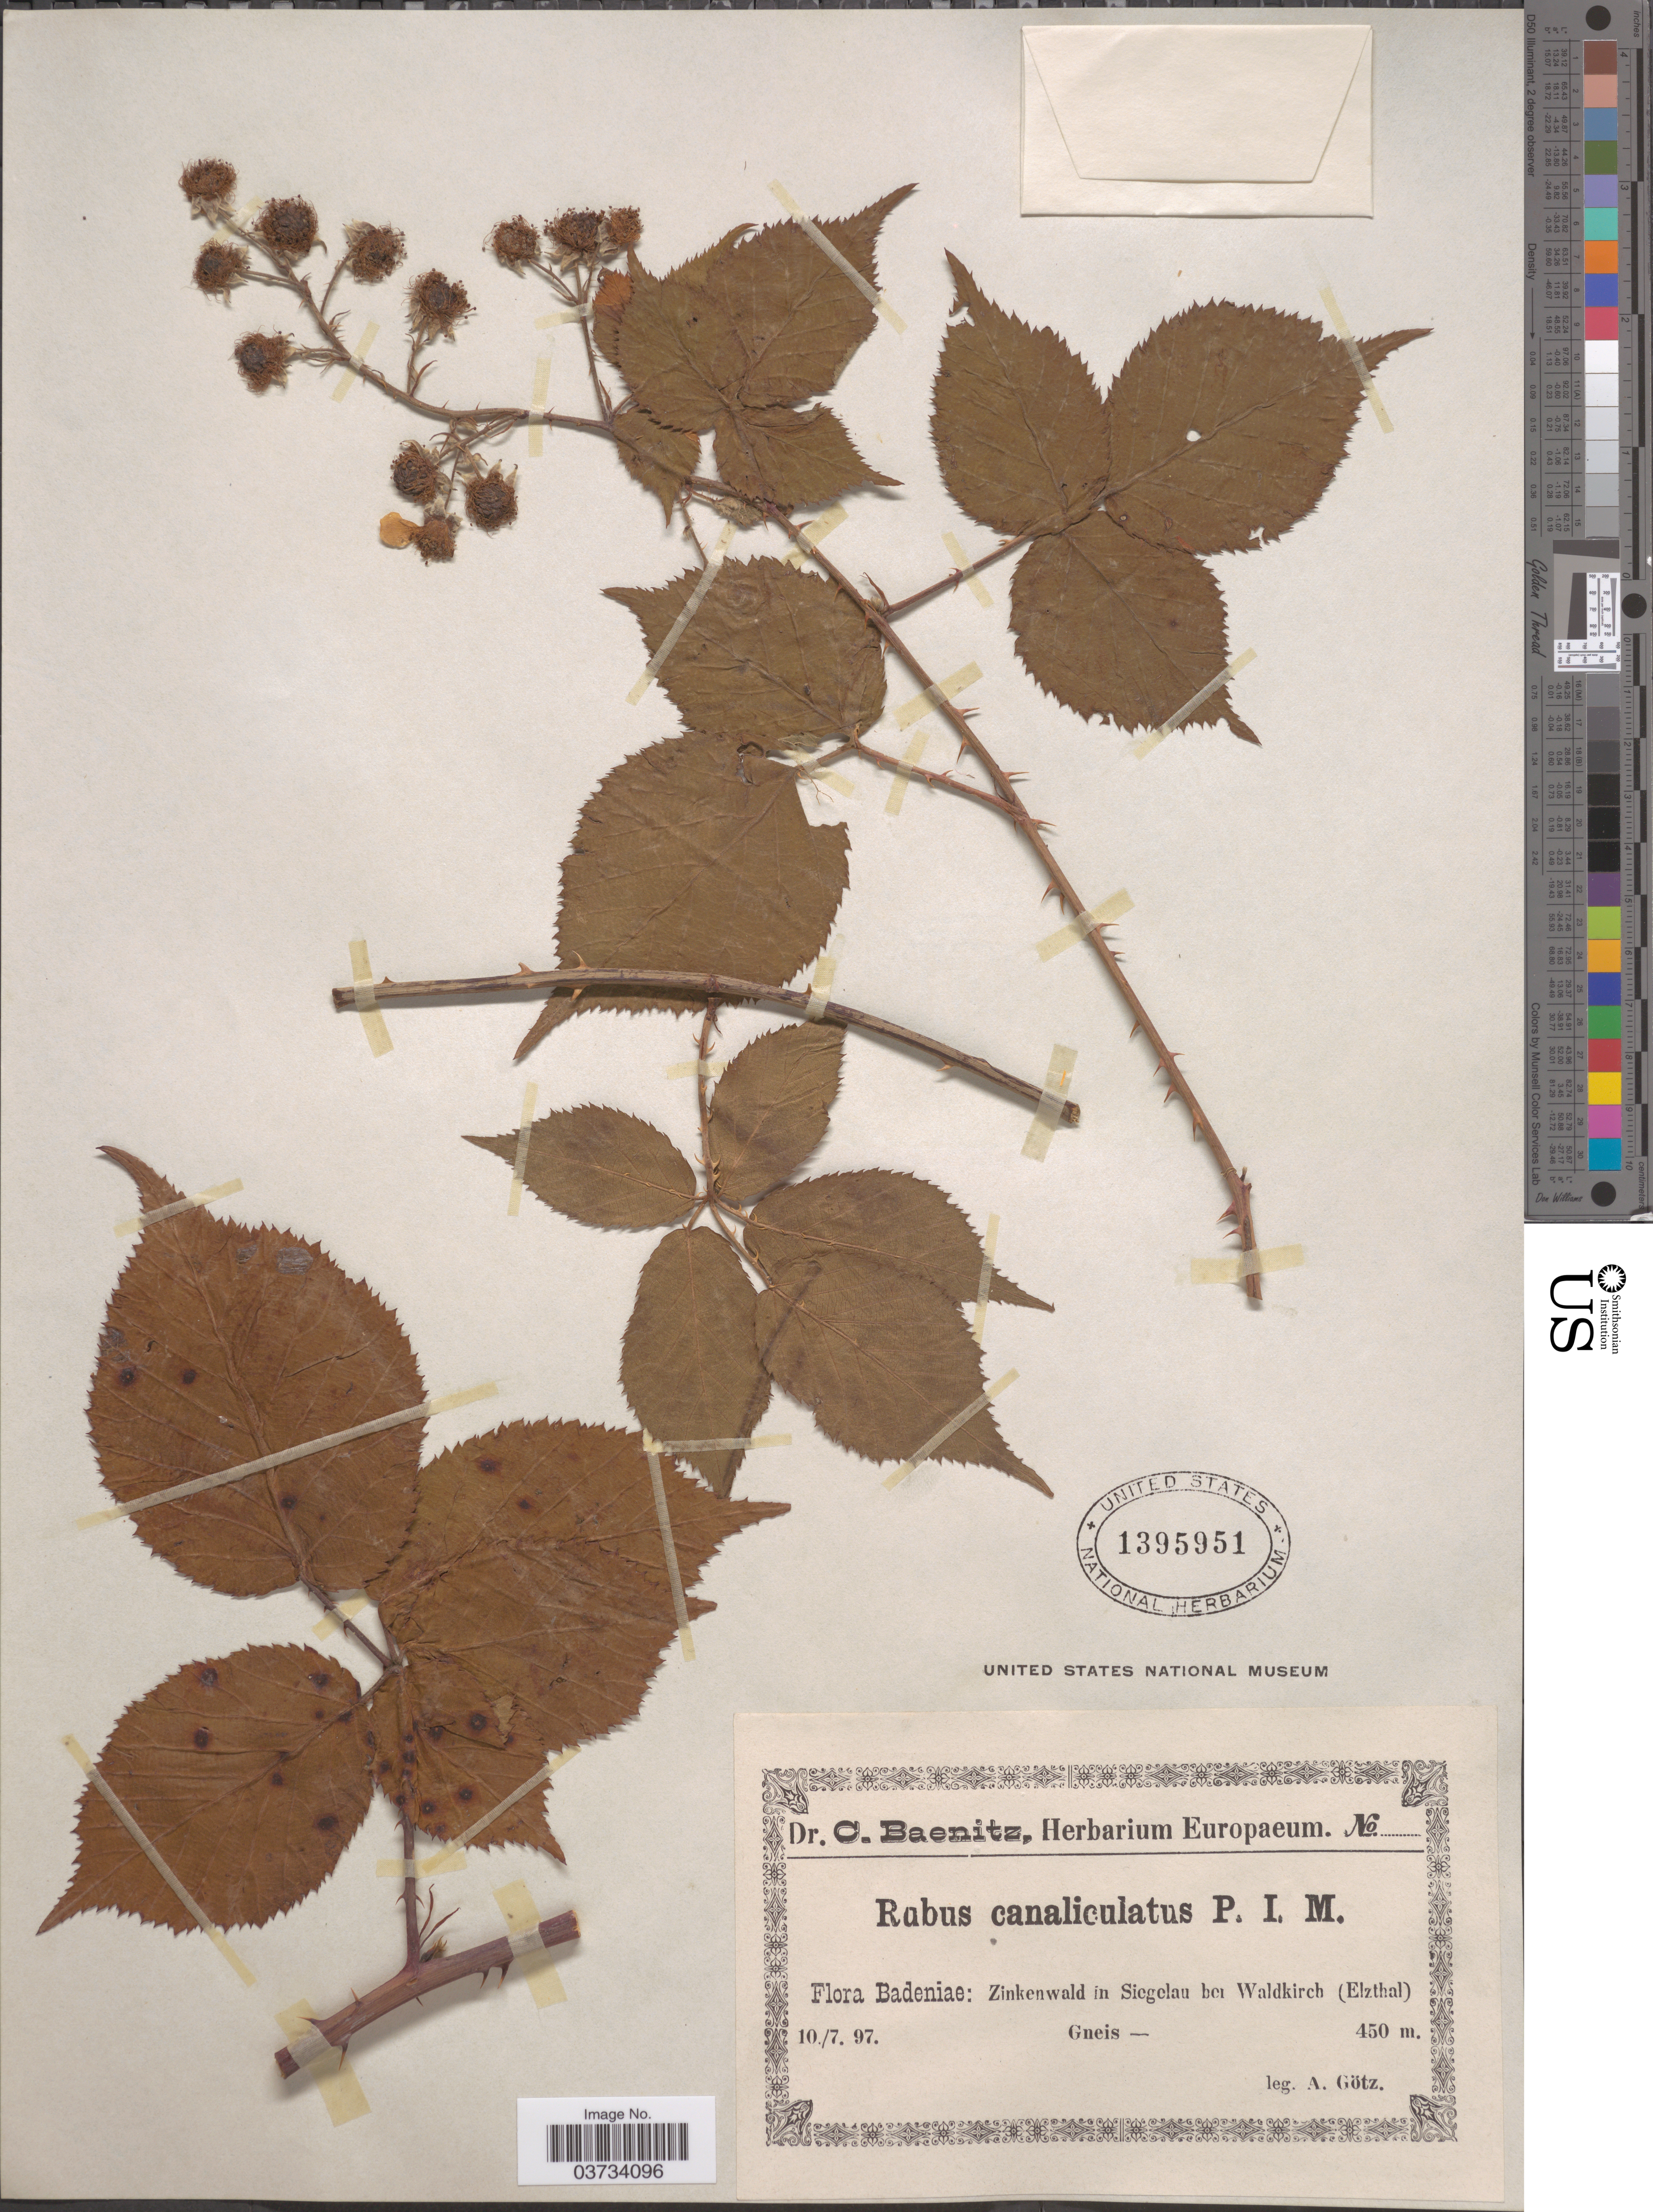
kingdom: Plantae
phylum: Tracheophyta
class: Magnoliopsida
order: Rosales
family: Rosaceae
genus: Rubus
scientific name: Rubus canaliculatus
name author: P.J. Müll.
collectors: A. Götz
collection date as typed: Transcribed d/m/y: 10/7/97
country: Germany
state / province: Baden-Württemberg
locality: Badeniae: Zinkenwald in Siegelau bei Waldkirch (Elzthal). Gneis.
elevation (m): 450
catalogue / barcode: US 1395951